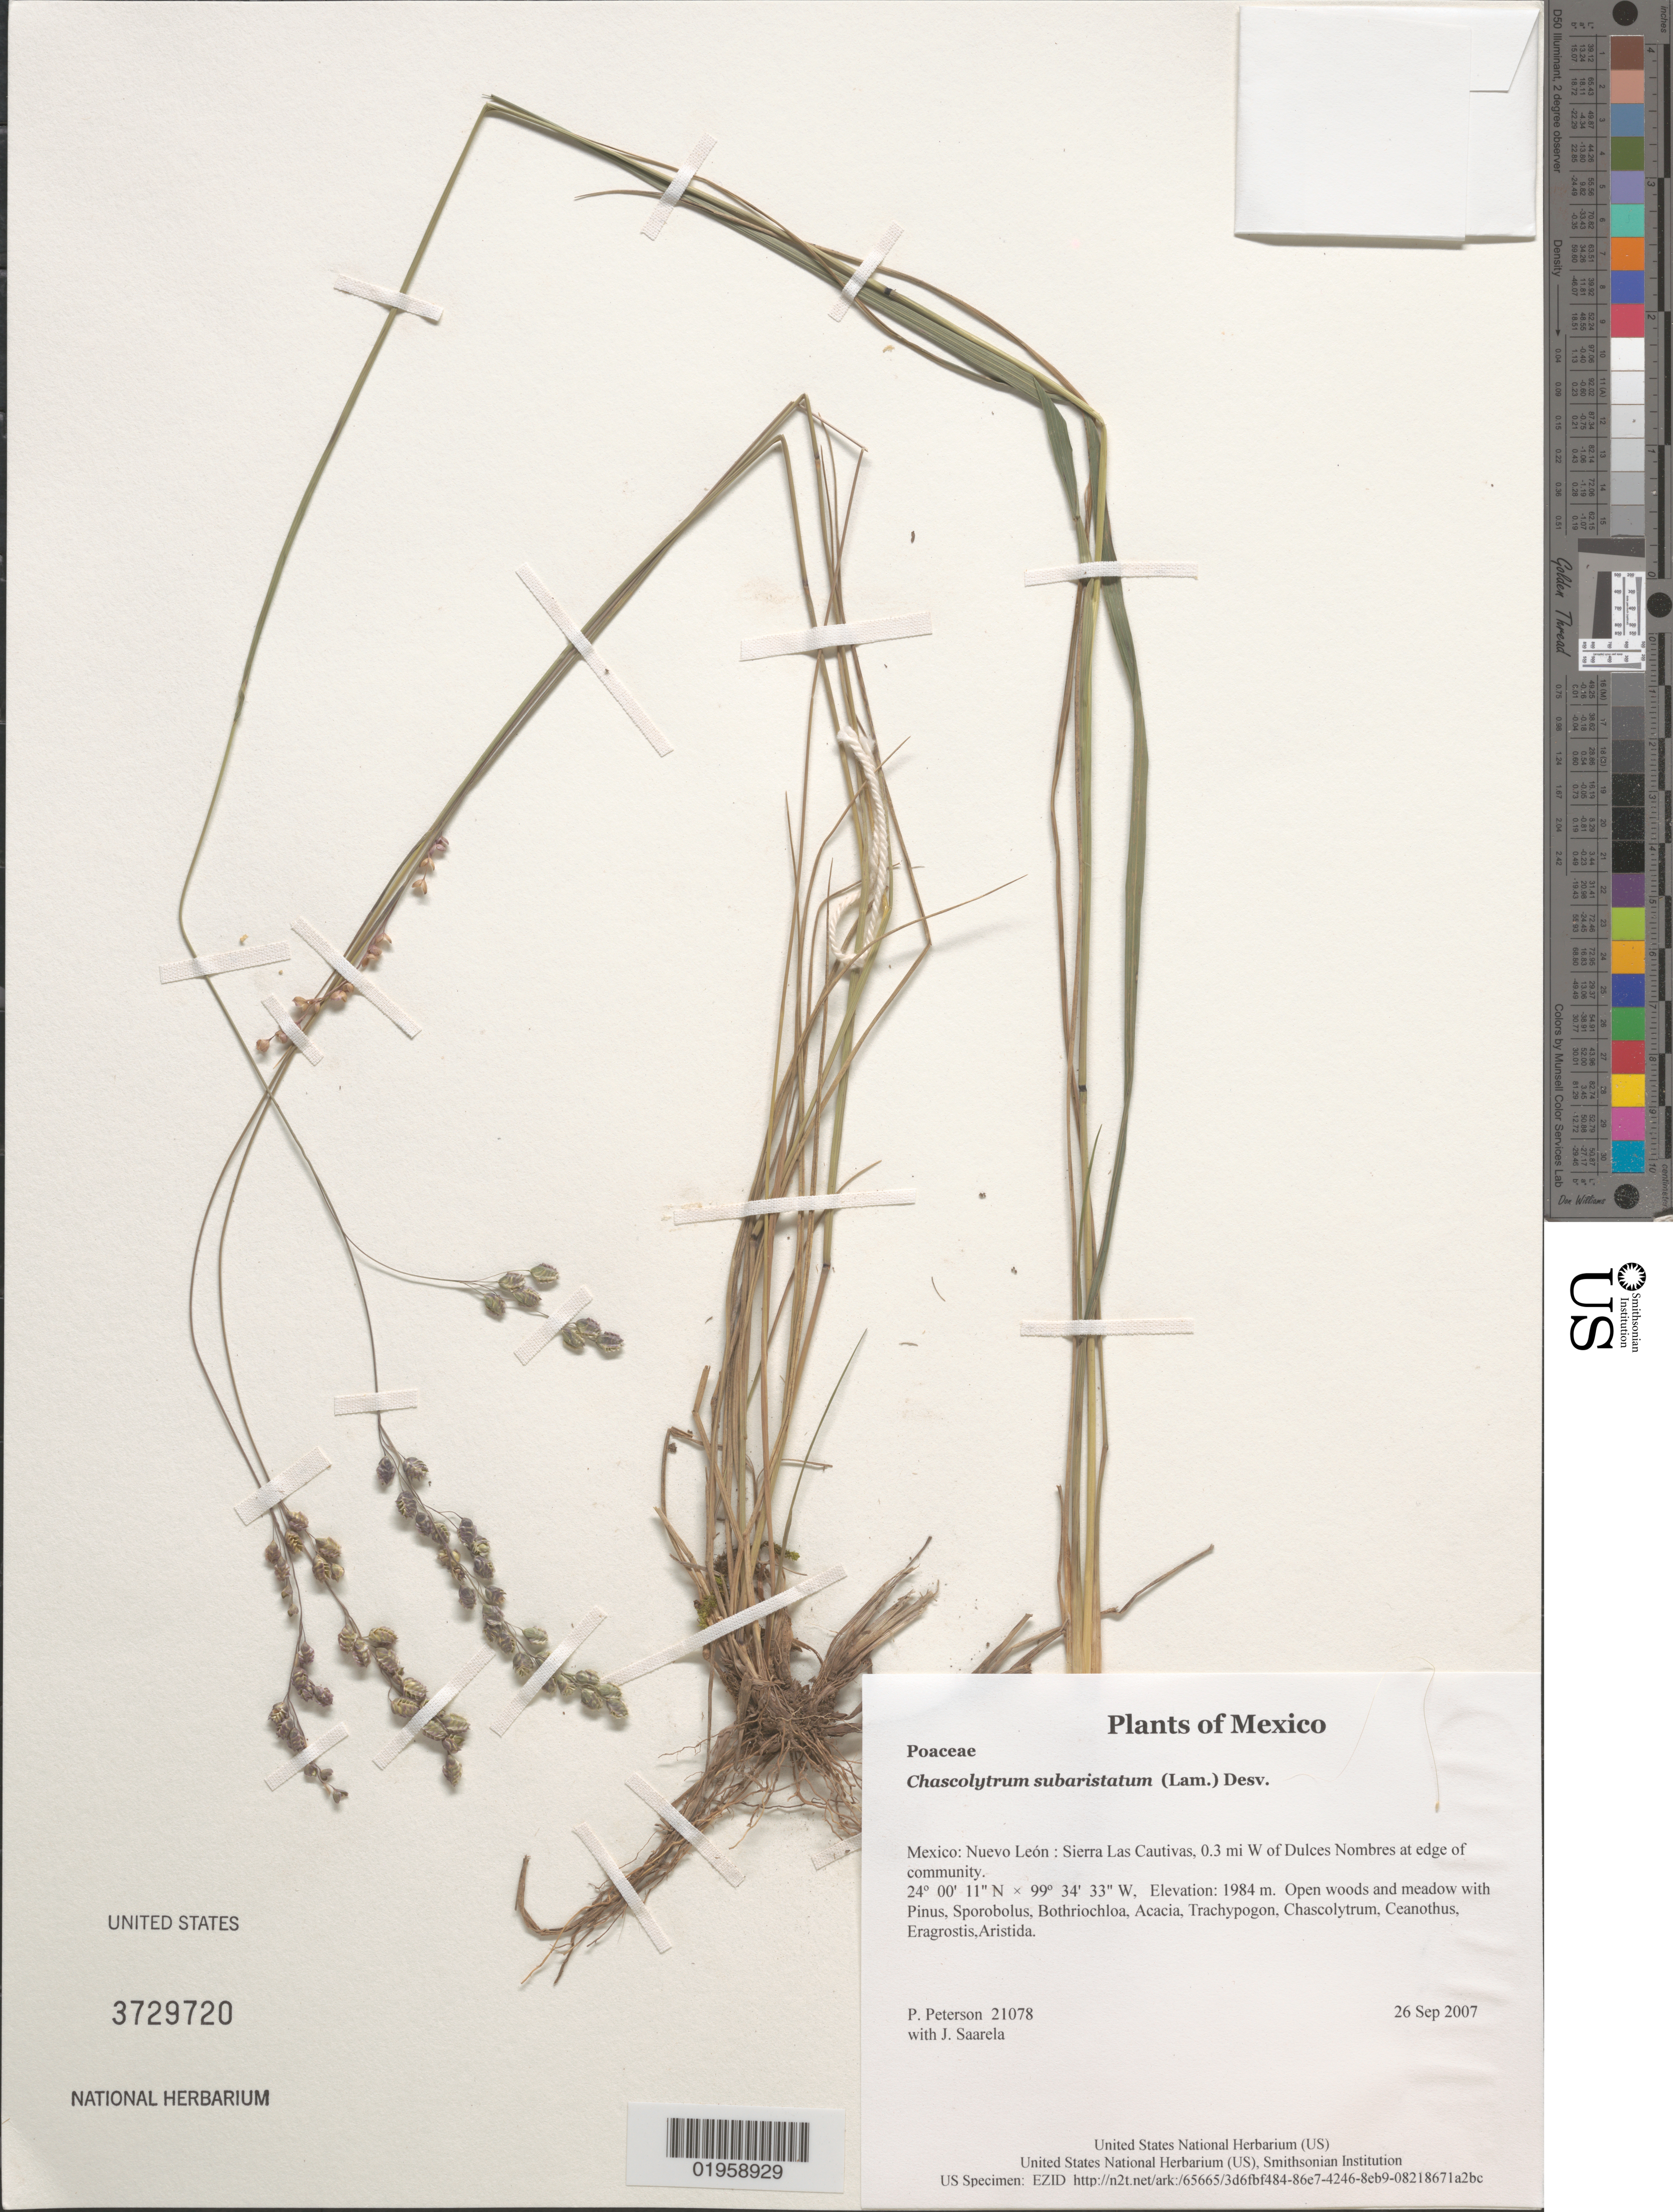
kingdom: Plantae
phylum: Tracheophyta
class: Liliopsida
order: Poales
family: Poaceae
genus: Chascolytrum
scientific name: Chascolytrum subaristatum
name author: (Lam.) Desv.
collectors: P. M. Peterson & J. Saarela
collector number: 21078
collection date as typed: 26 Sep 2007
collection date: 2007-09-26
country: Mexico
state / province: Nuevo León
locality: Sierra Las Cautivas, 0.3 mi W of Dulces Nombres at edge of community.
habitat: Open woods and meadow with Pinus, Sporobolus, Bothriochloa, Acacia, Trachypogon, Chascolytrum, Ceanothus, Eragrostis,Aristida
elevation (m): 1984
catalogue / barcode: US 3729720